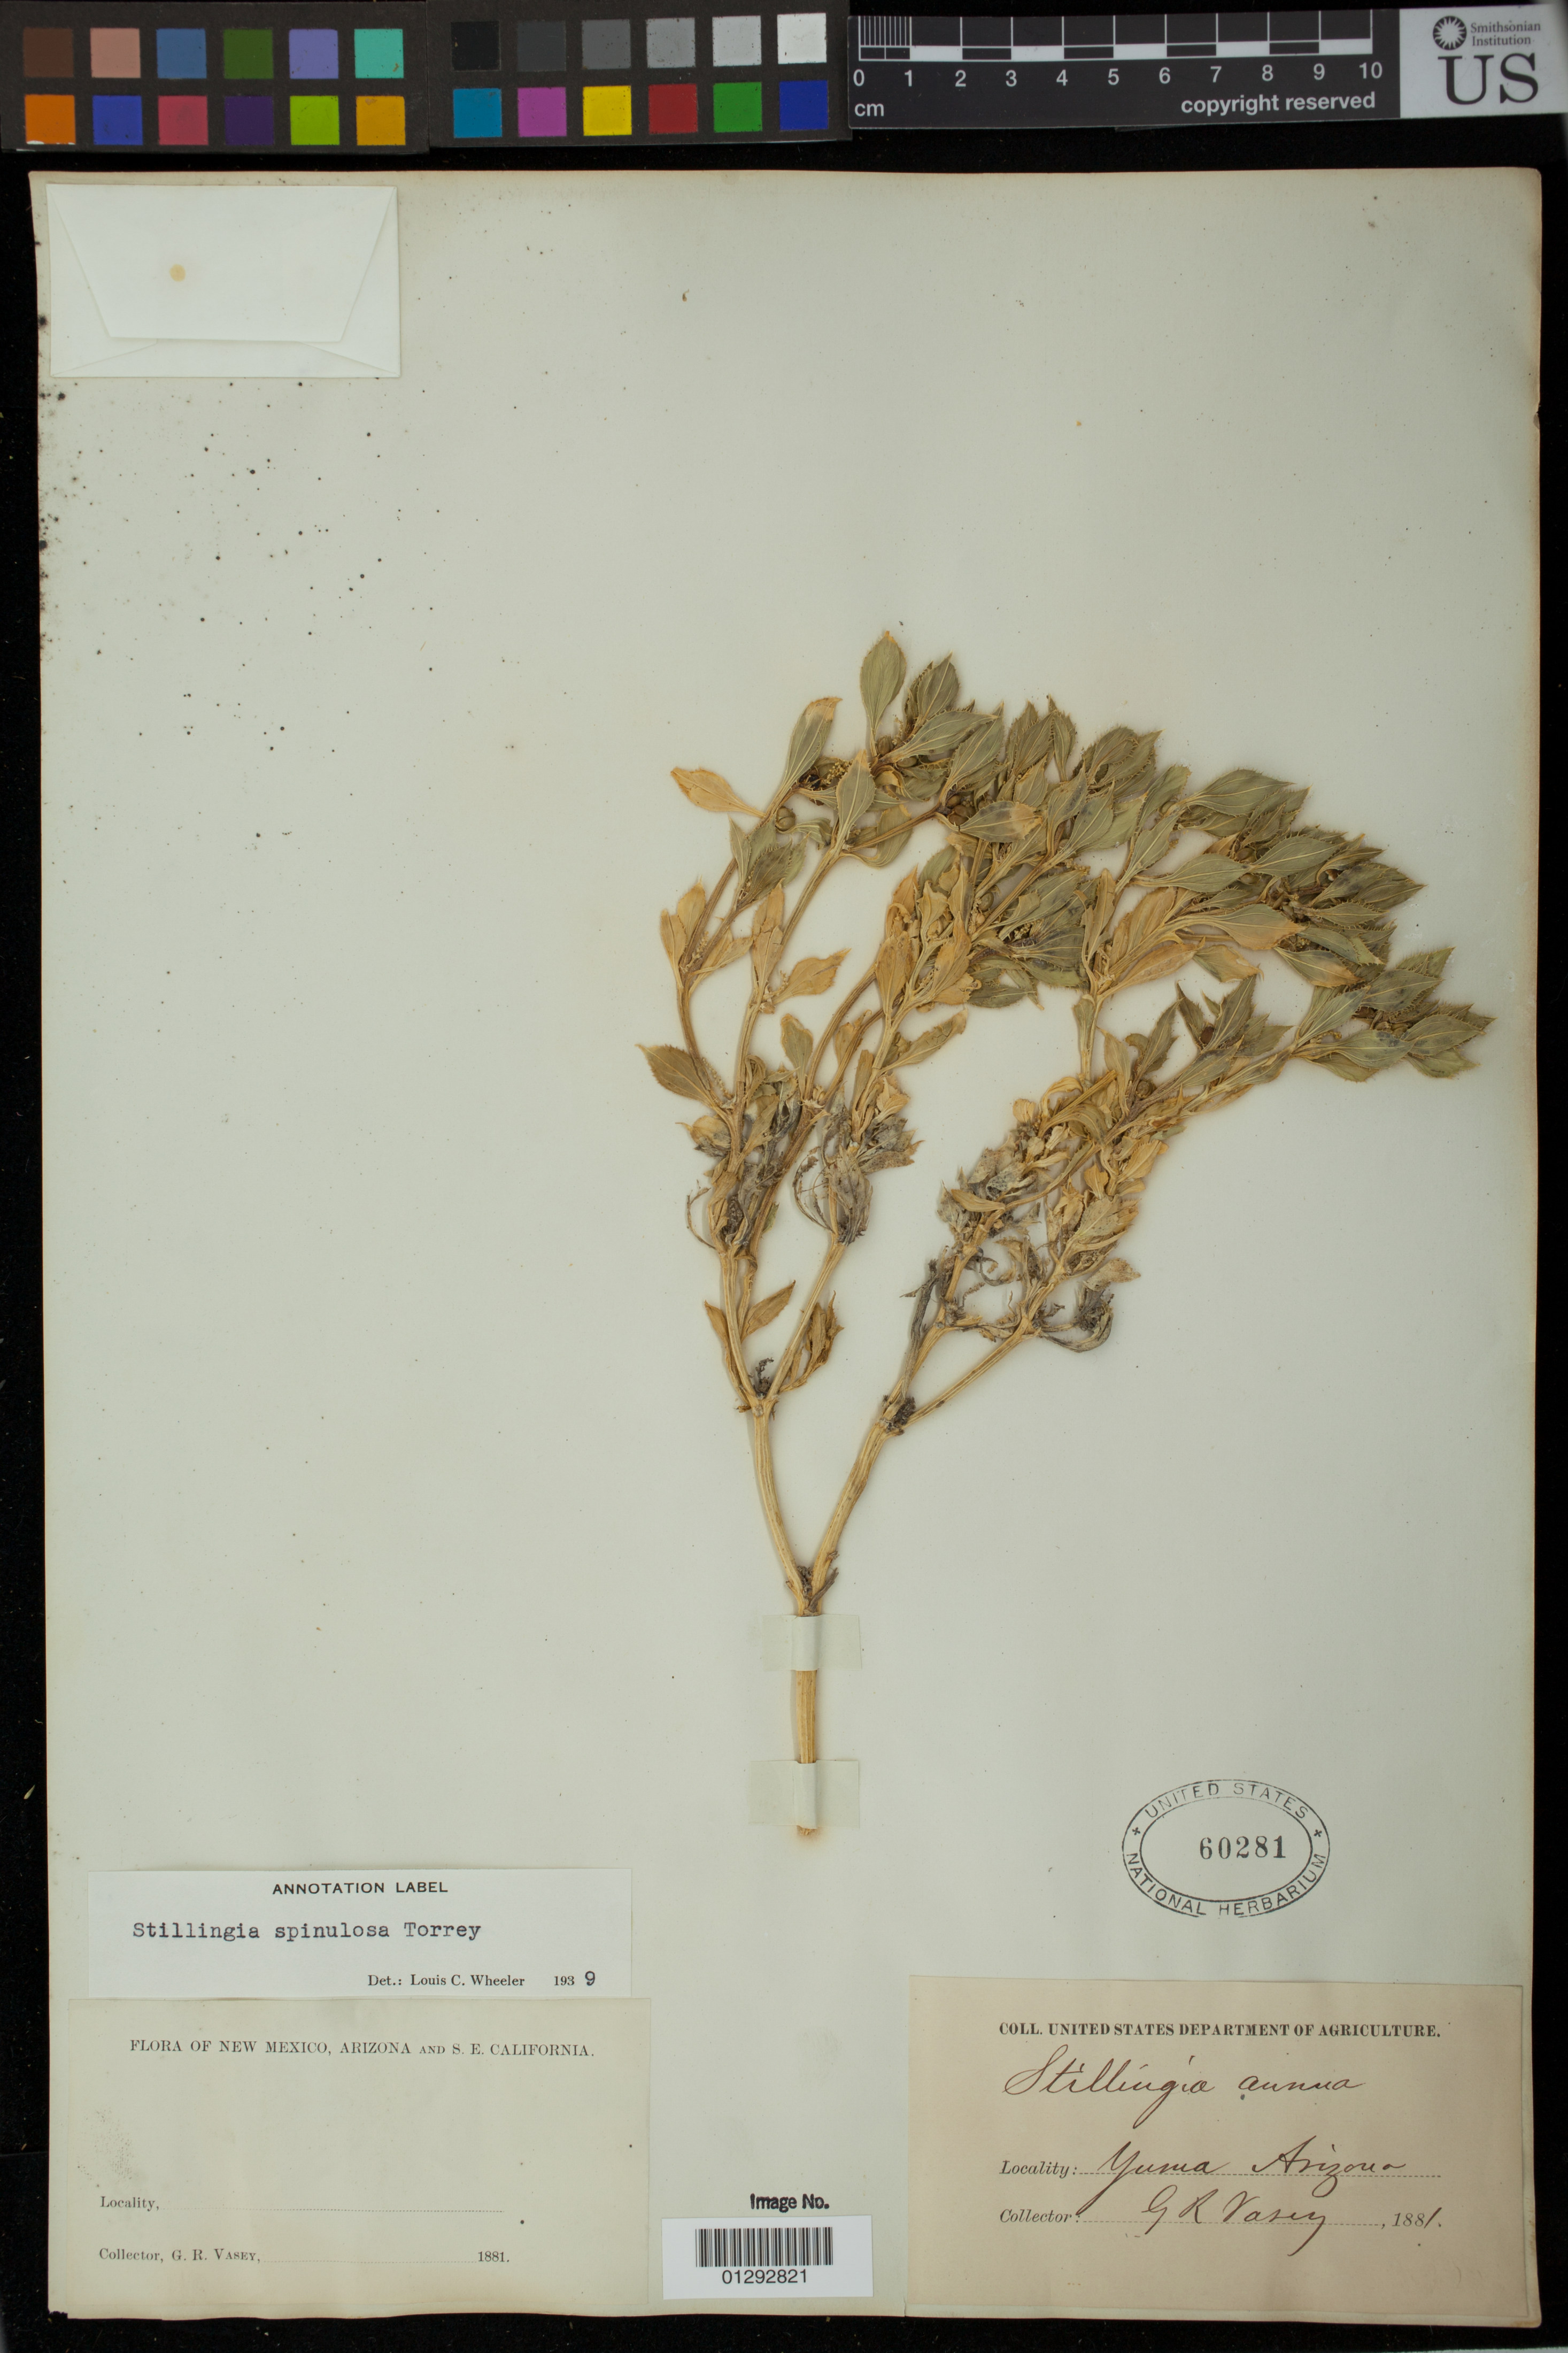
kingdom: Plantae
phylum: Tracheophyta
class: Magnoliopsida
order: Malpighiales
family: Euphorbiaceae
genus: Stillingia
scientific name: Stillingia spinulosa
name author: Torr.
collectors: G. R. Vasey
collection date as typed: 1881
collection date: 1881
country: United States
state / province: Arizona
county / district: Yuma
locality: Yuma.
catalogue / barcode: US 60281